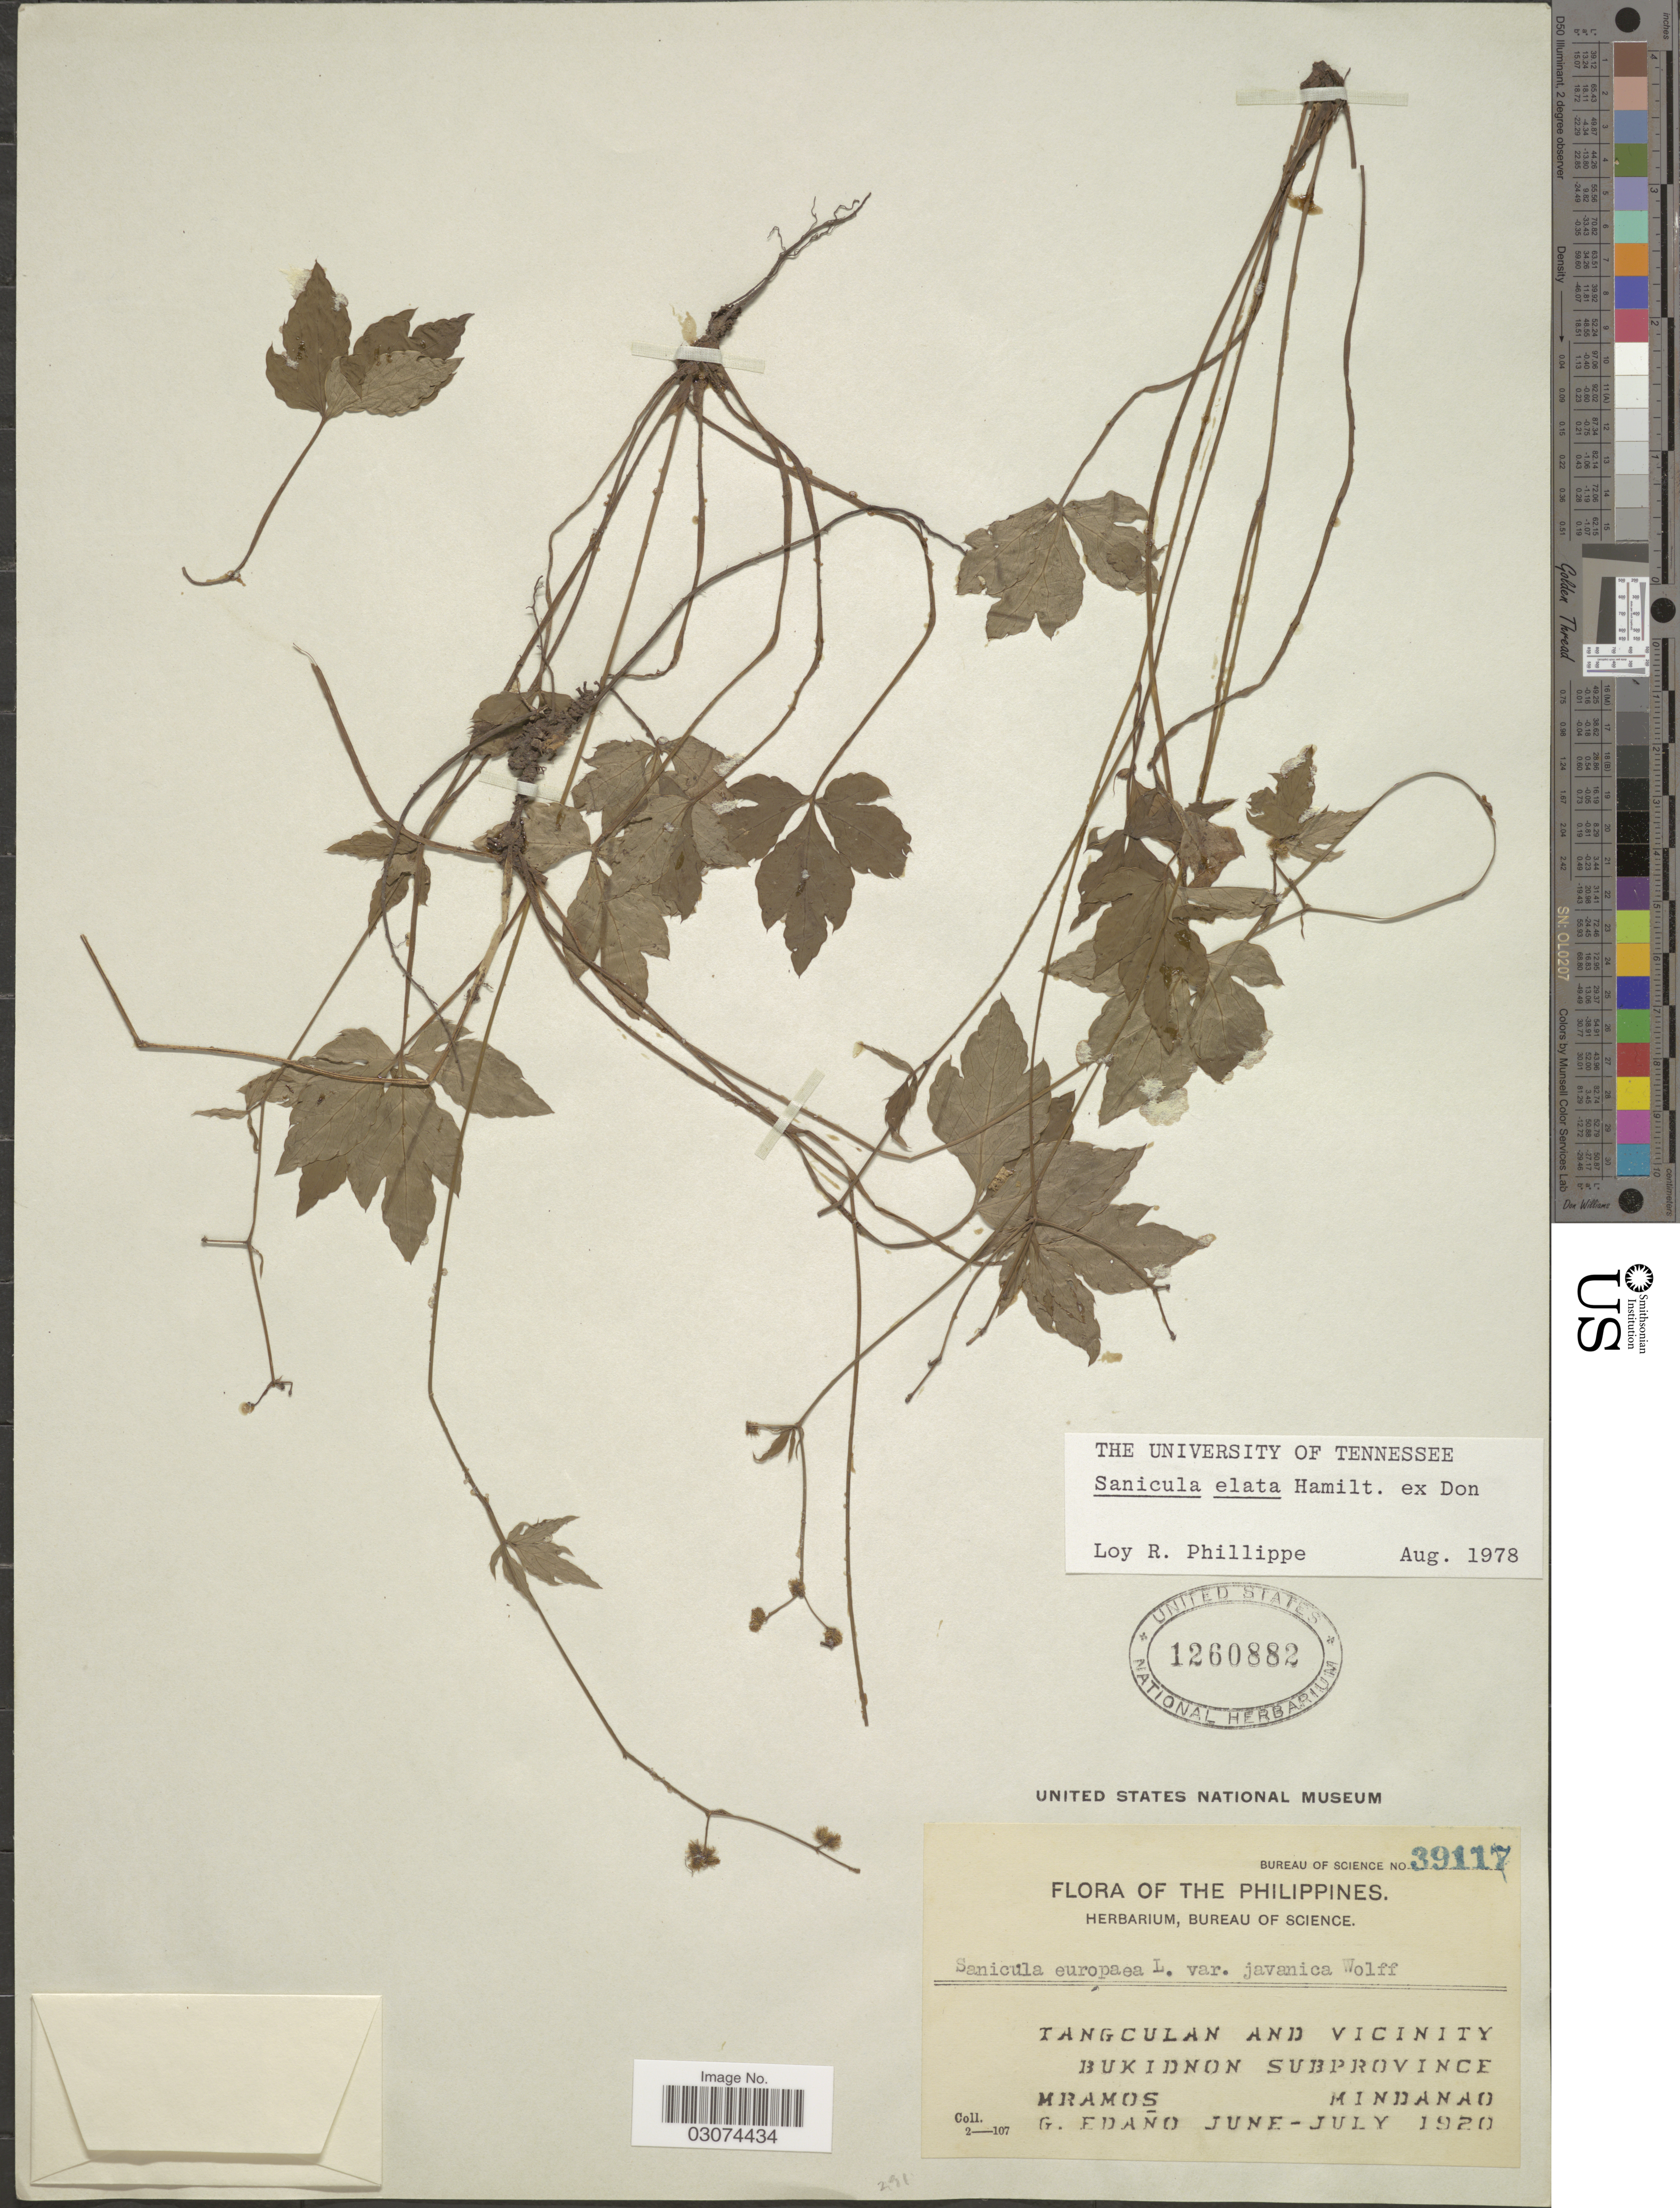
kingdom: Plantae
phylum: Tracheophyta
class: Magnoliopsida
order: Apiales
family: Apiaceae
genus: Sanicula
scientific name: Sanicula elata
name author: Buch.-Ham. ex D. Don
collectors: M. Ramos & G. Edaño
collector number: Bureau of Science 39117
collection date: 1920-06/1920-07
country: Philippines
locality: Tangculan and vicinity. Bukidnon Subprovince. Mindanao.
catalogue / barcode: US 1260882